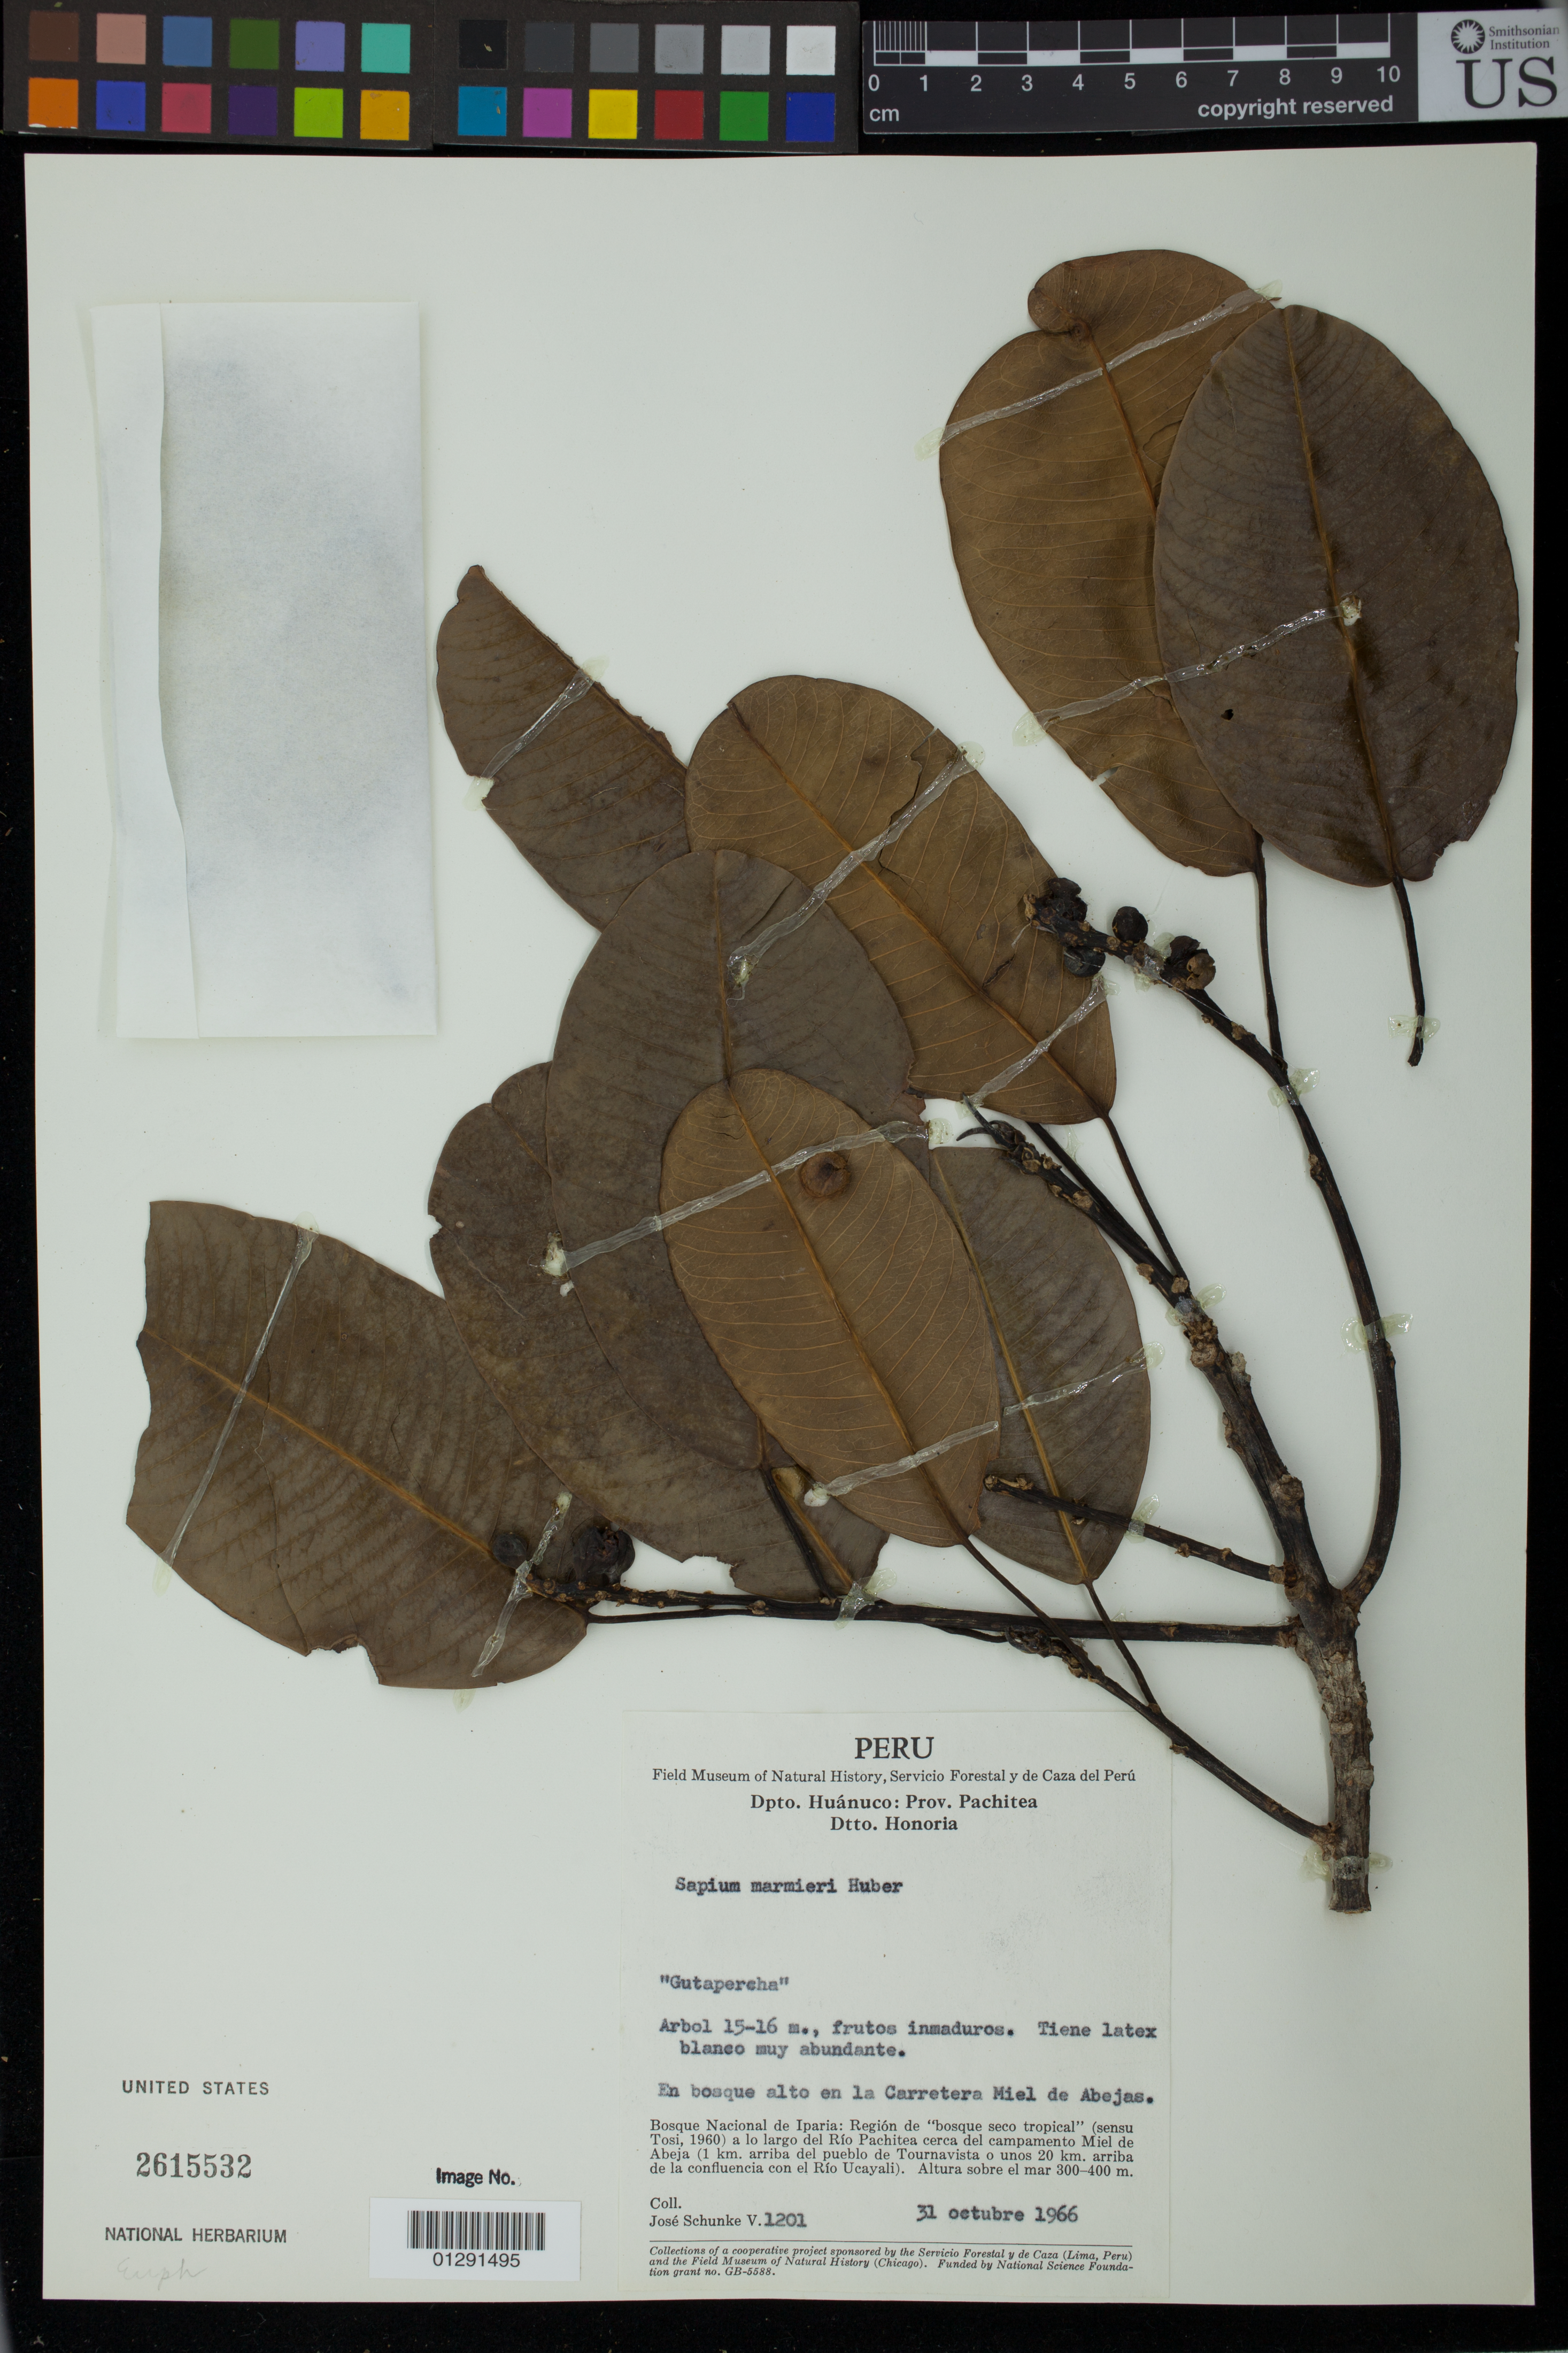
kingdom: Plantae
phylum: Tracheophyta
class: Magnoliopsida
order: Malpighiales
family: Euphorbiaceae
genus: Sapium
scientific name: Sapium marmieri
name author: Huber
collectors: J. Schunke Vigo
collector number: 1201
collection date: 1966-10-31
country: Peru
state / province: Huánuco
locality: Provincia Pachitea; Dtto. Honoria: Bosque Nacional de Iparia: Region de "bosque seco tropical" (sensu Tosi, 1960) a lo largo del Rio Pachitea, cerca del campamento Miel de Abeja (1 kilometer arriba del pueblo de Tounavista o unos 20 kilometers arriba de la confluencia con el Rio Ucayali).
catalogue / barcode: US 2615532